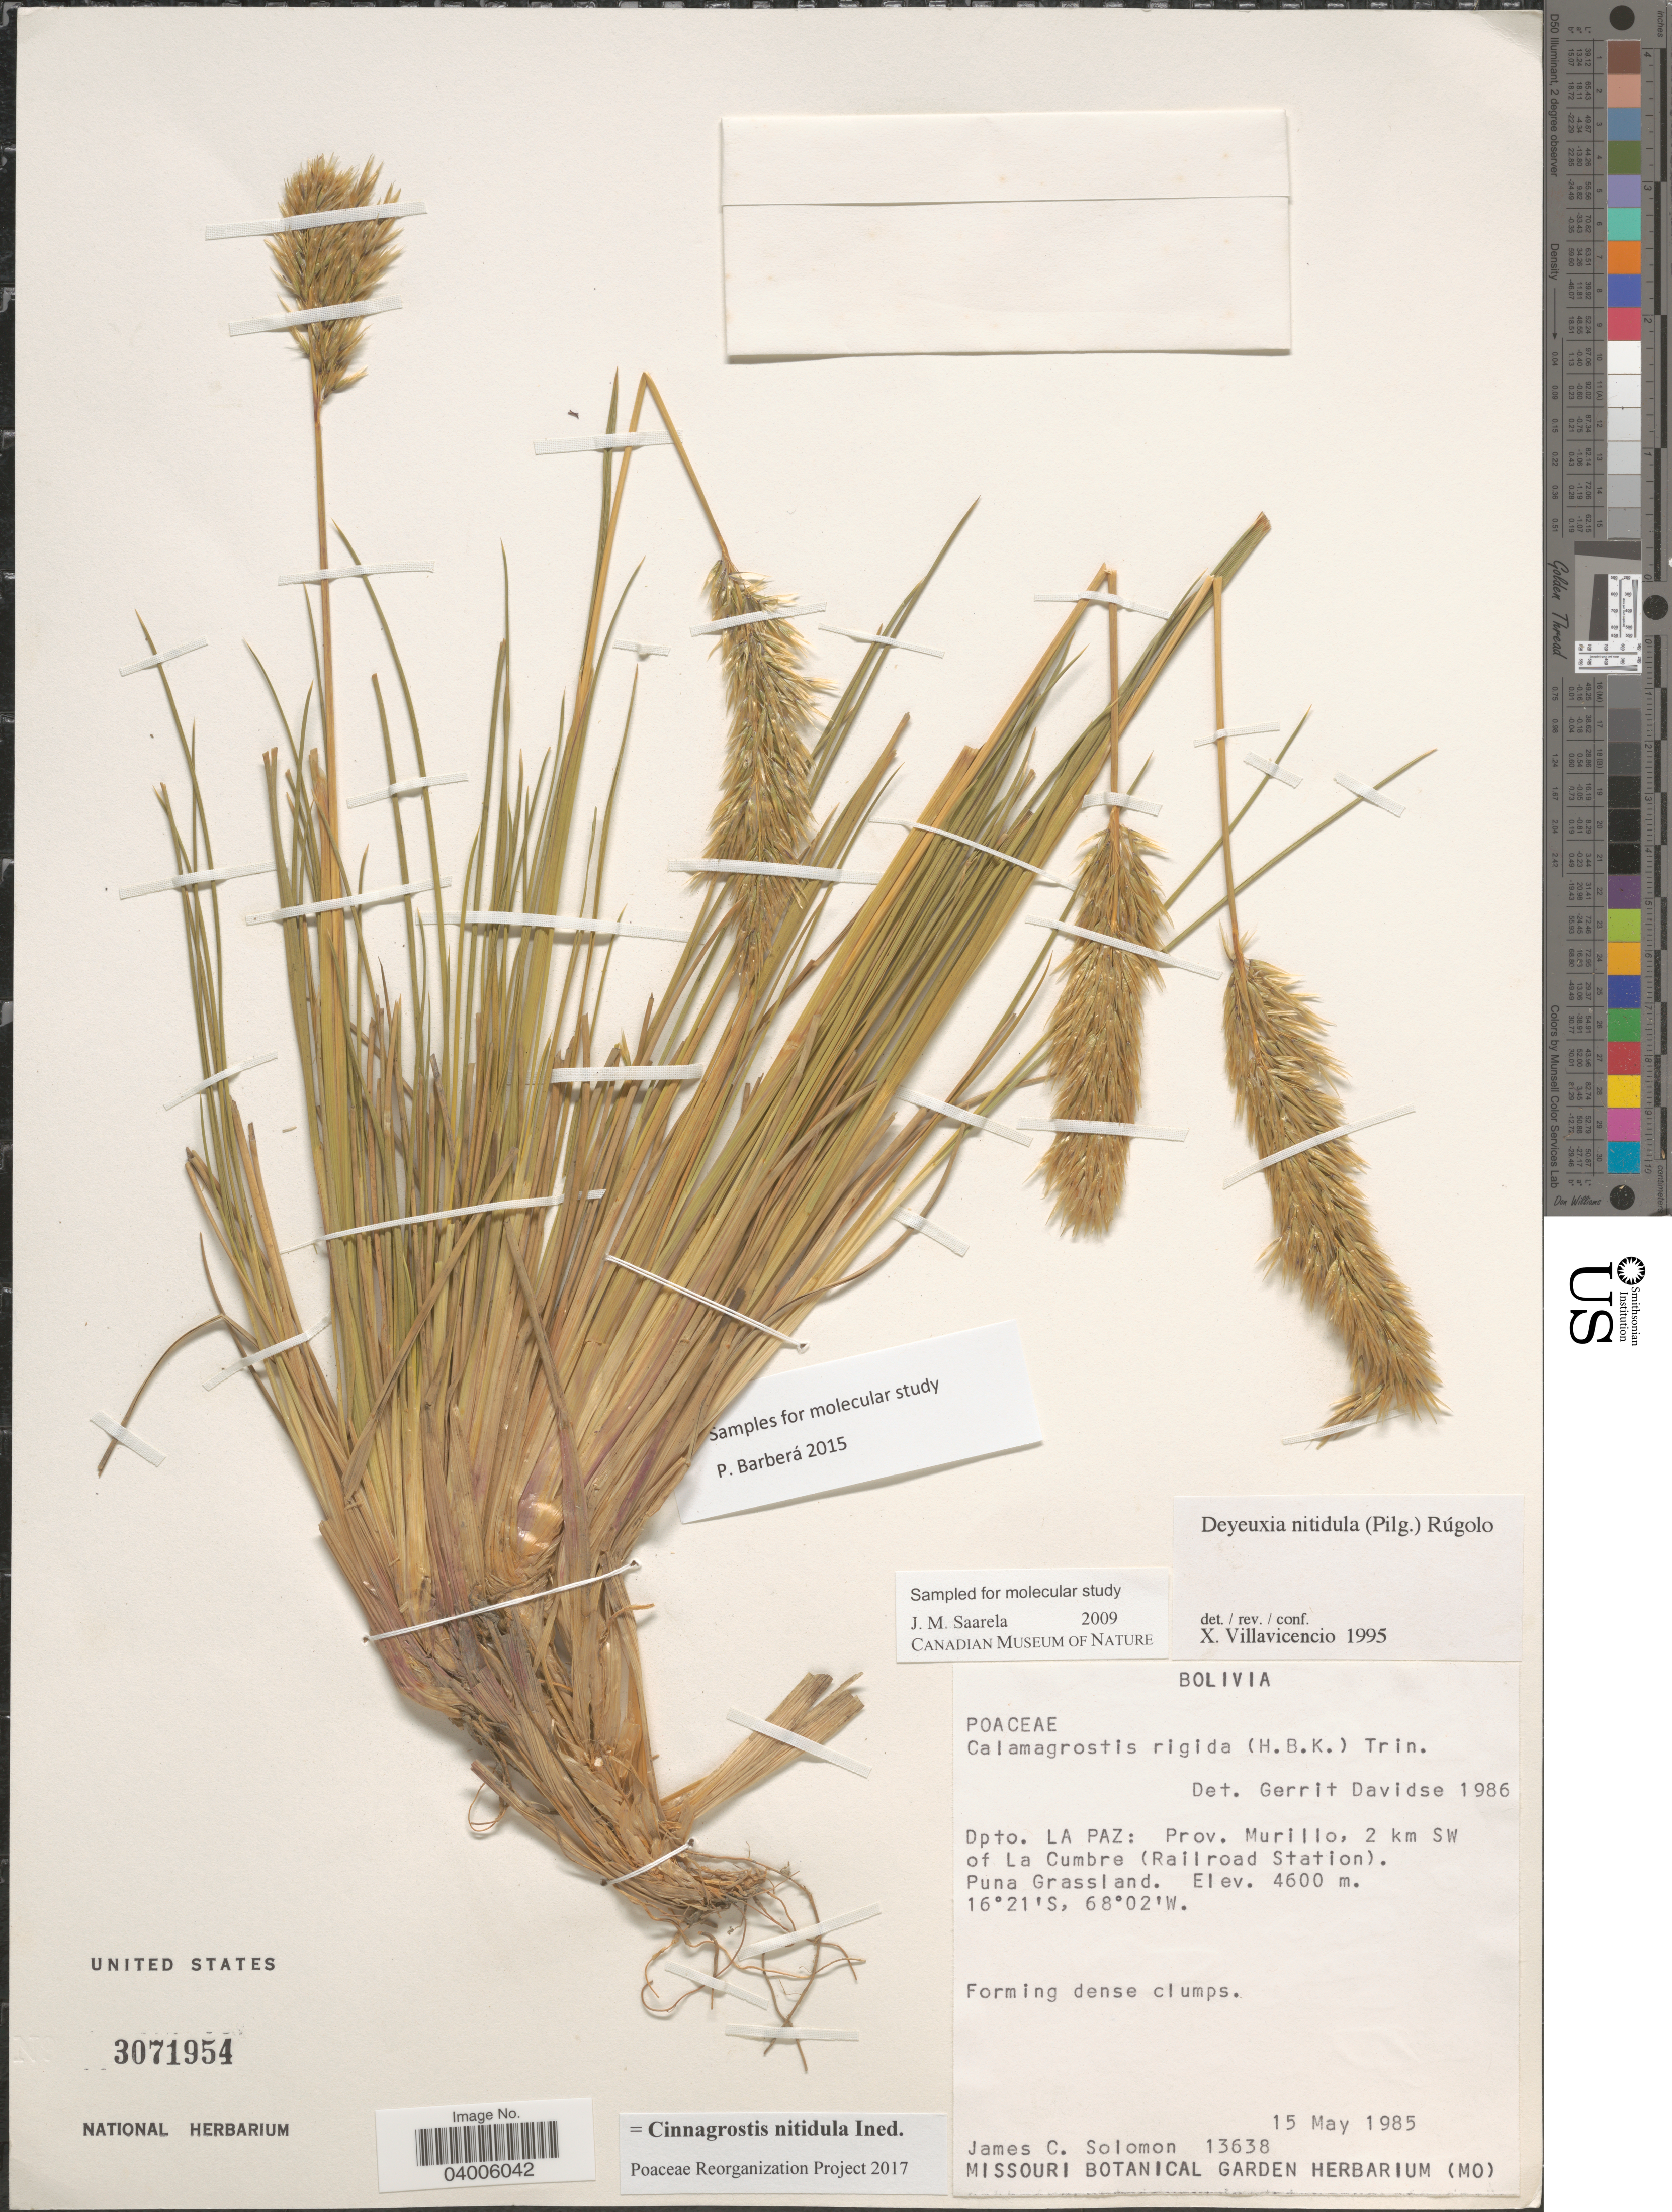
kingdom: Plantae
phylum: Tracheophyta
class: Liliopsida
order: Poales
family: Poaceae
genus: Cinnagrostis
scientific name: Cinnagrostis nitidula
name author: (Wedd.) P.M. Peterson et al.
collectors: J. C. Solomon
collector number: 13638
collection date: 1985-05-15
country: Bolivia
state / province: La Paz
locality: Dpto. La Paz: Prov. Murillo, 2 km SW of La Cumbre (Railroad Station).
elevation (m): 4600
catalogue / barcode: US 3071954